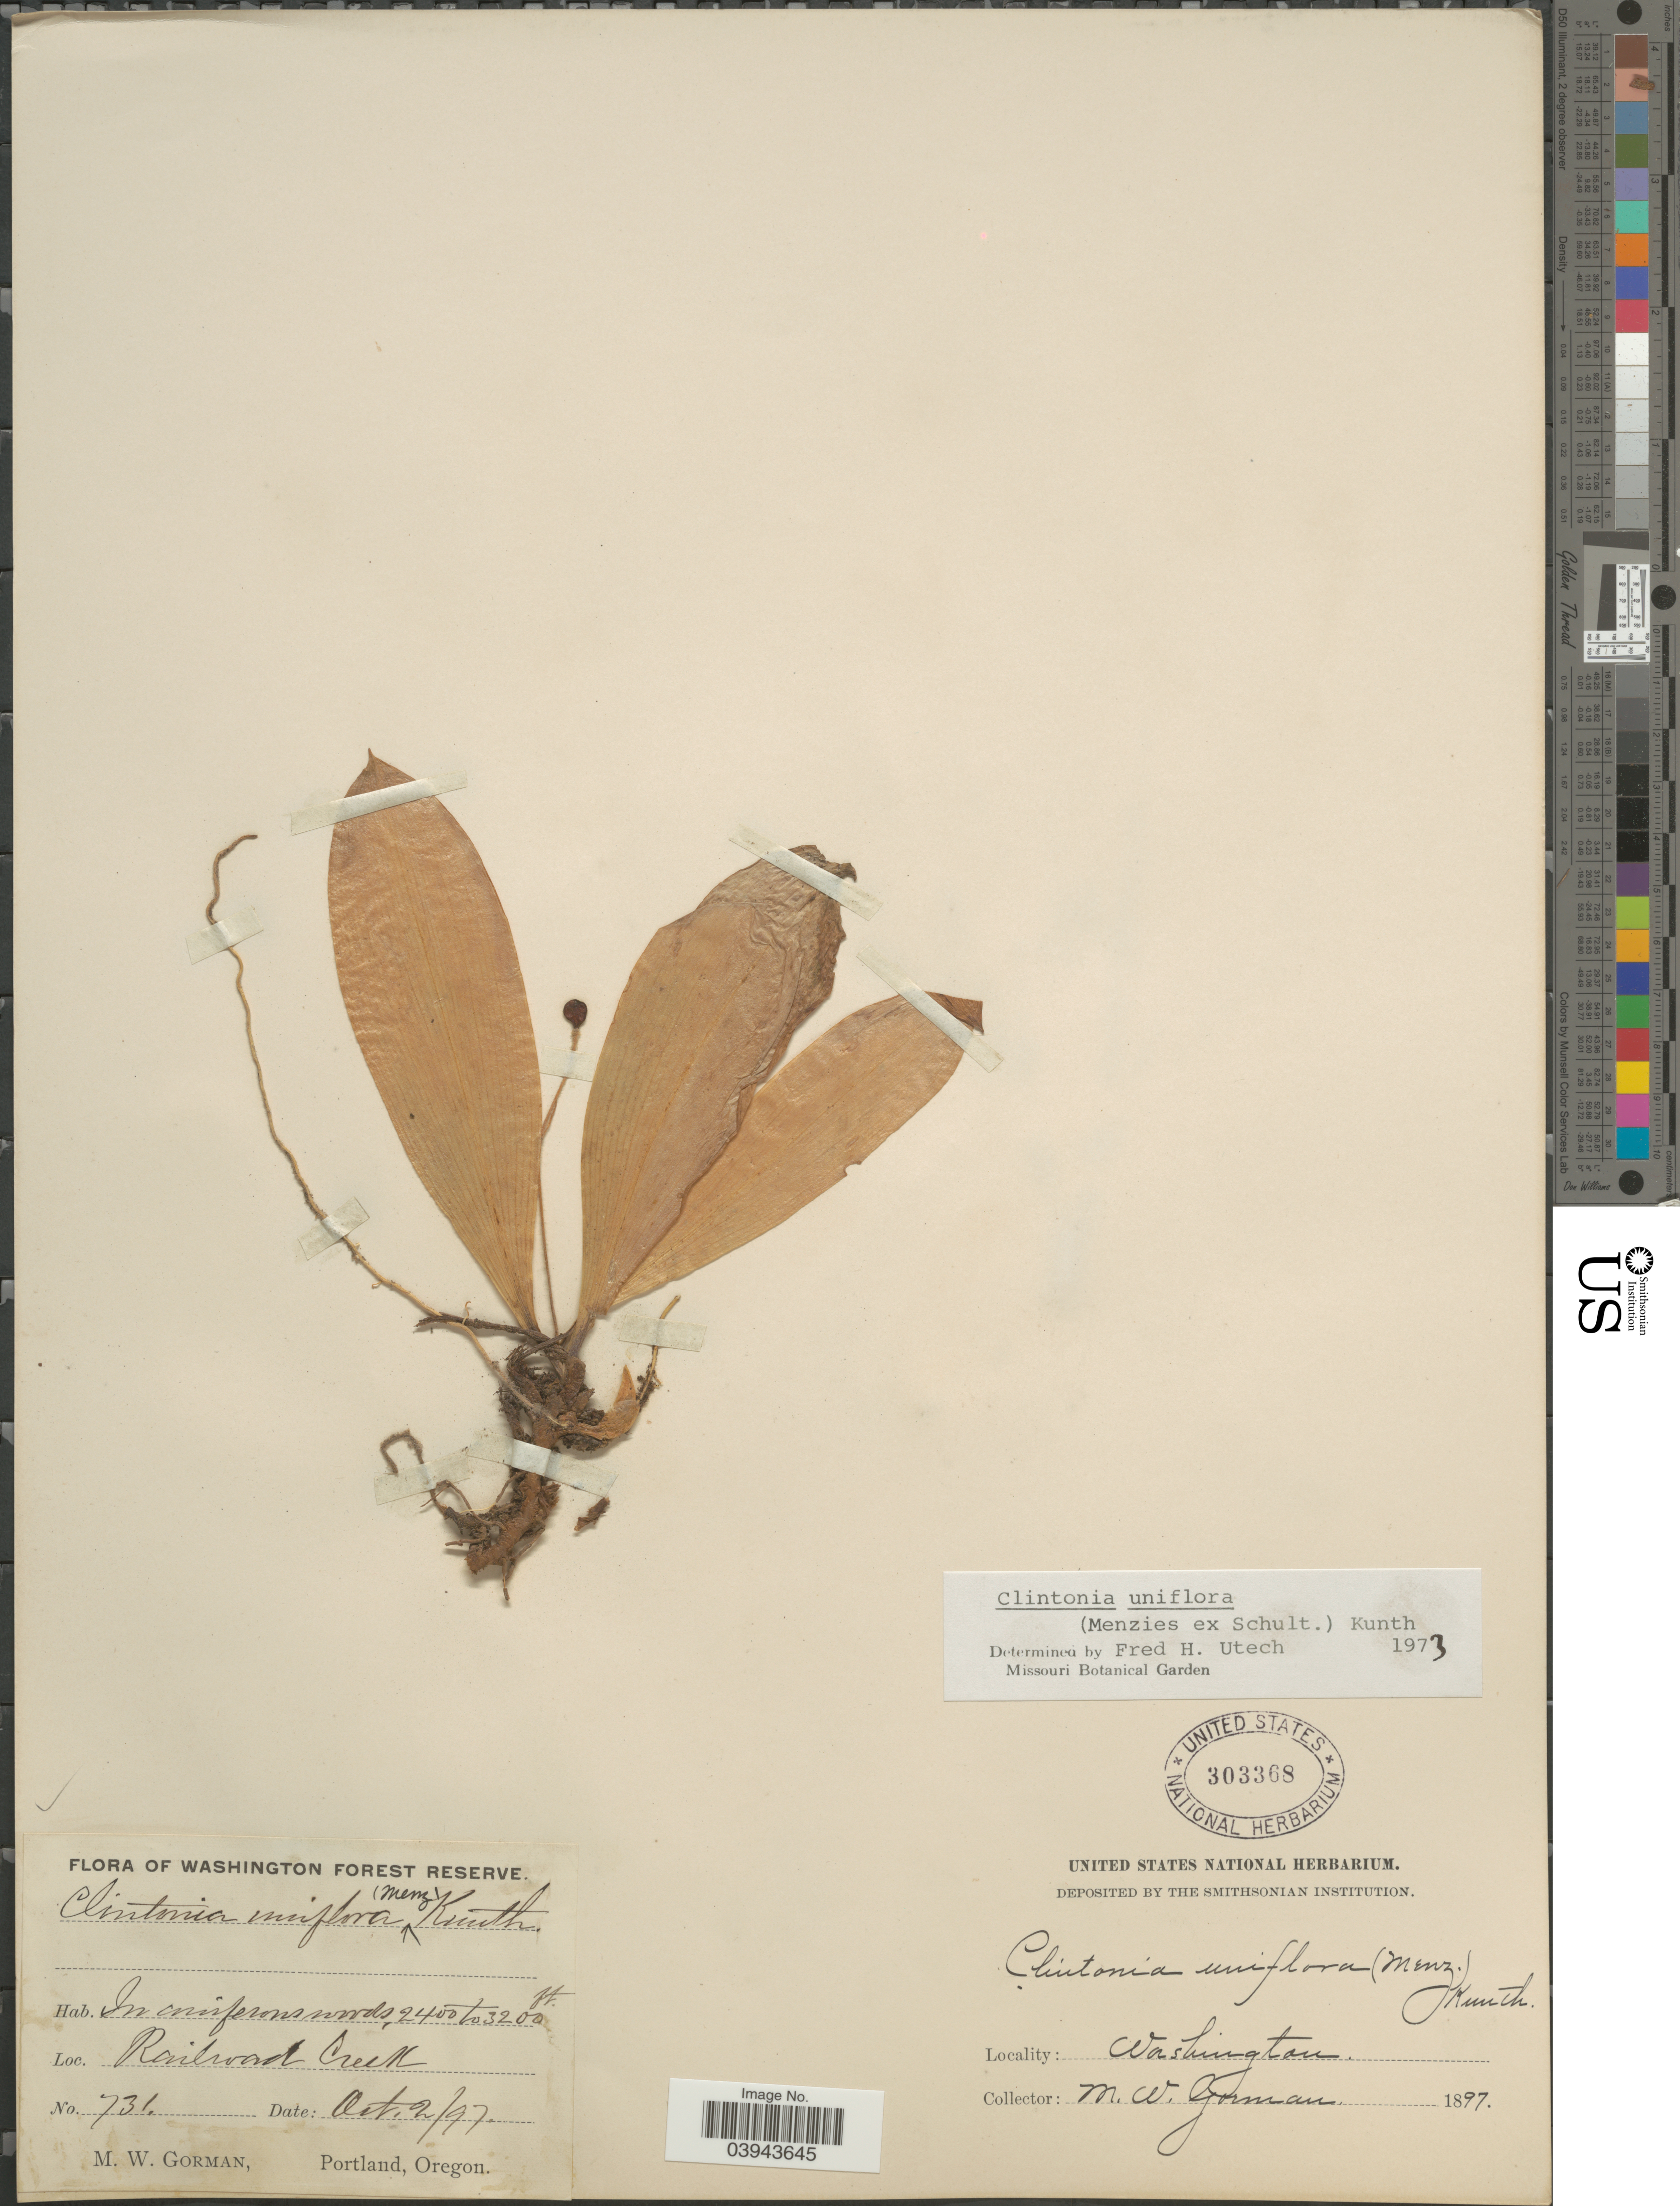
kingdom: Plantae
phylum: Tracheophyta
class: Liliopsida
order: Liliales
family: Liliaceae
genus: Clintonia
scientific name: Clintonia uniflora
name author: Kunth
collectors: M. W. Gorman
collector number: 731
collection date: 1897-10-02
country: United States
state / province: Washington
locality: Washington Forest Reserve. Railroad Creek.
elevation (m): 732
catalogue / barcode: US 303368